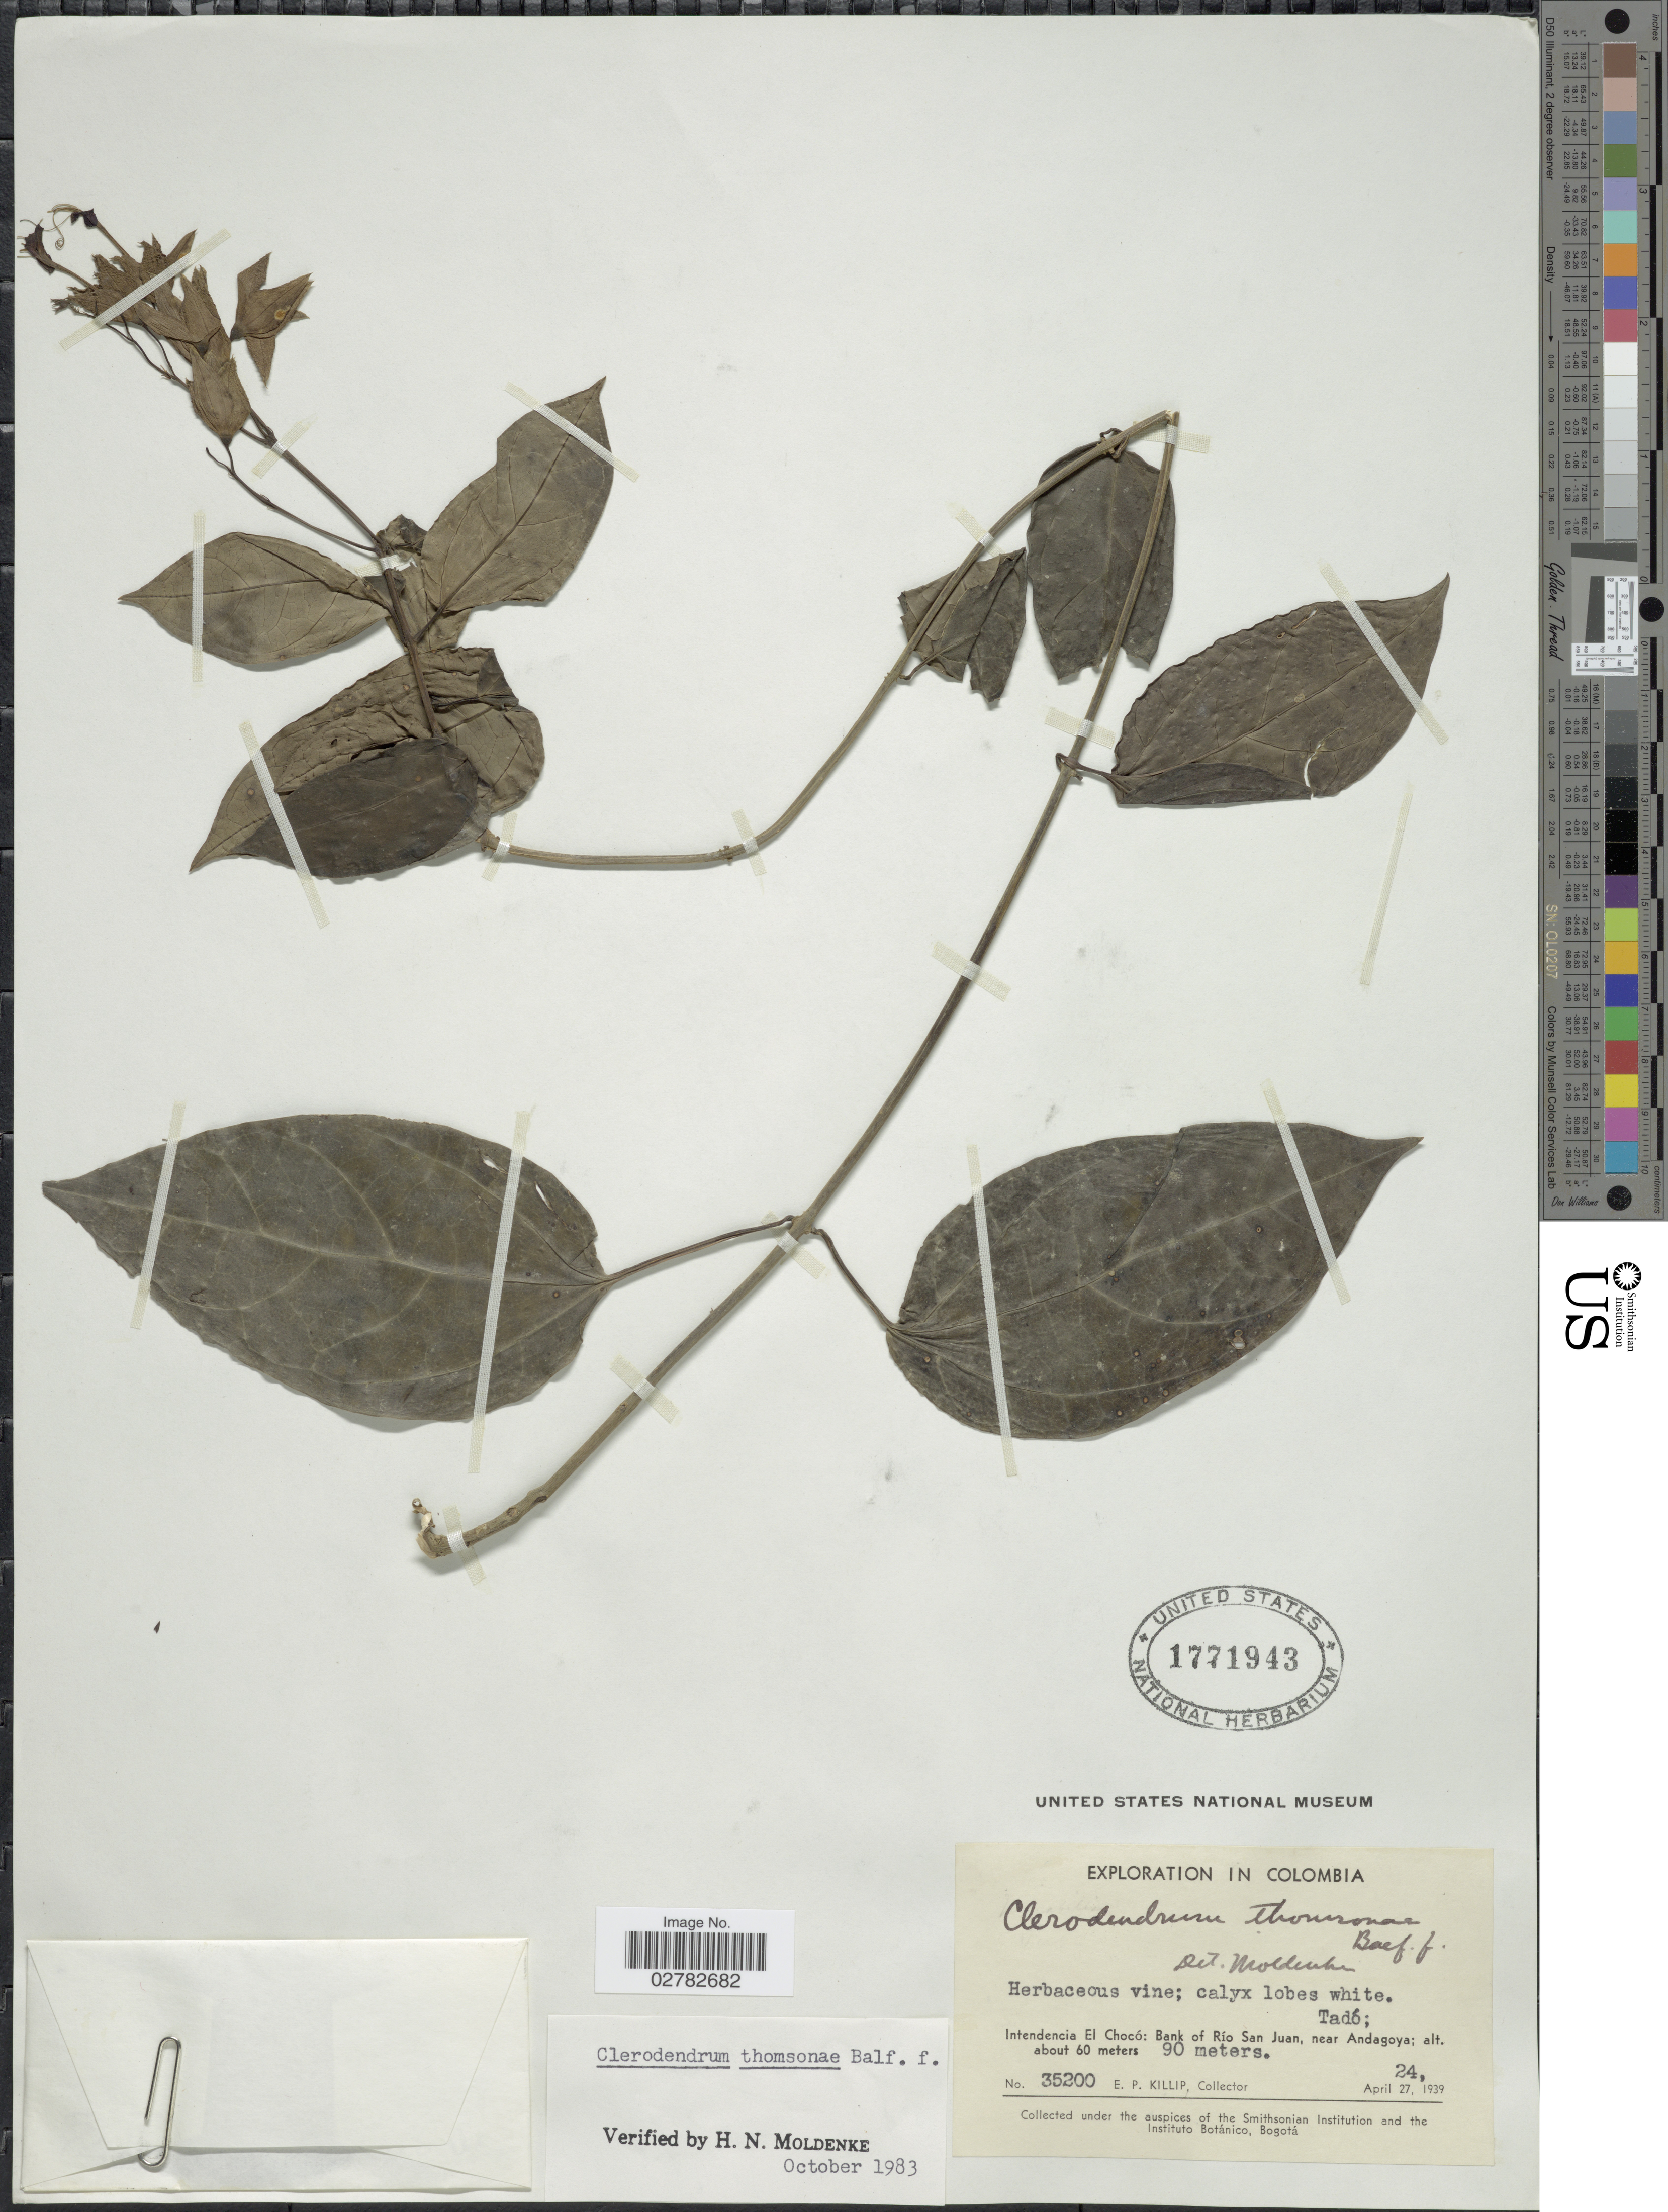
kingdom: Plantae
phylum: Tracheophyta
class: Magnoliopsida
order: Lamiales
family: Lamiaceae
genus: Clerodendrum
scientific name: Clerodendrum thomsoniae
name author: Balf.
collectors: E. P. Killip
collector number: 35200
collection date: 1939-04-24/1939-04-27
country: Colombia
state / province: Chocó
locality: Intendencia El Chocó: Bank of Río San Juan, near Andagoya.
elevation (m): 60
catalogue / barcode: US 1771943